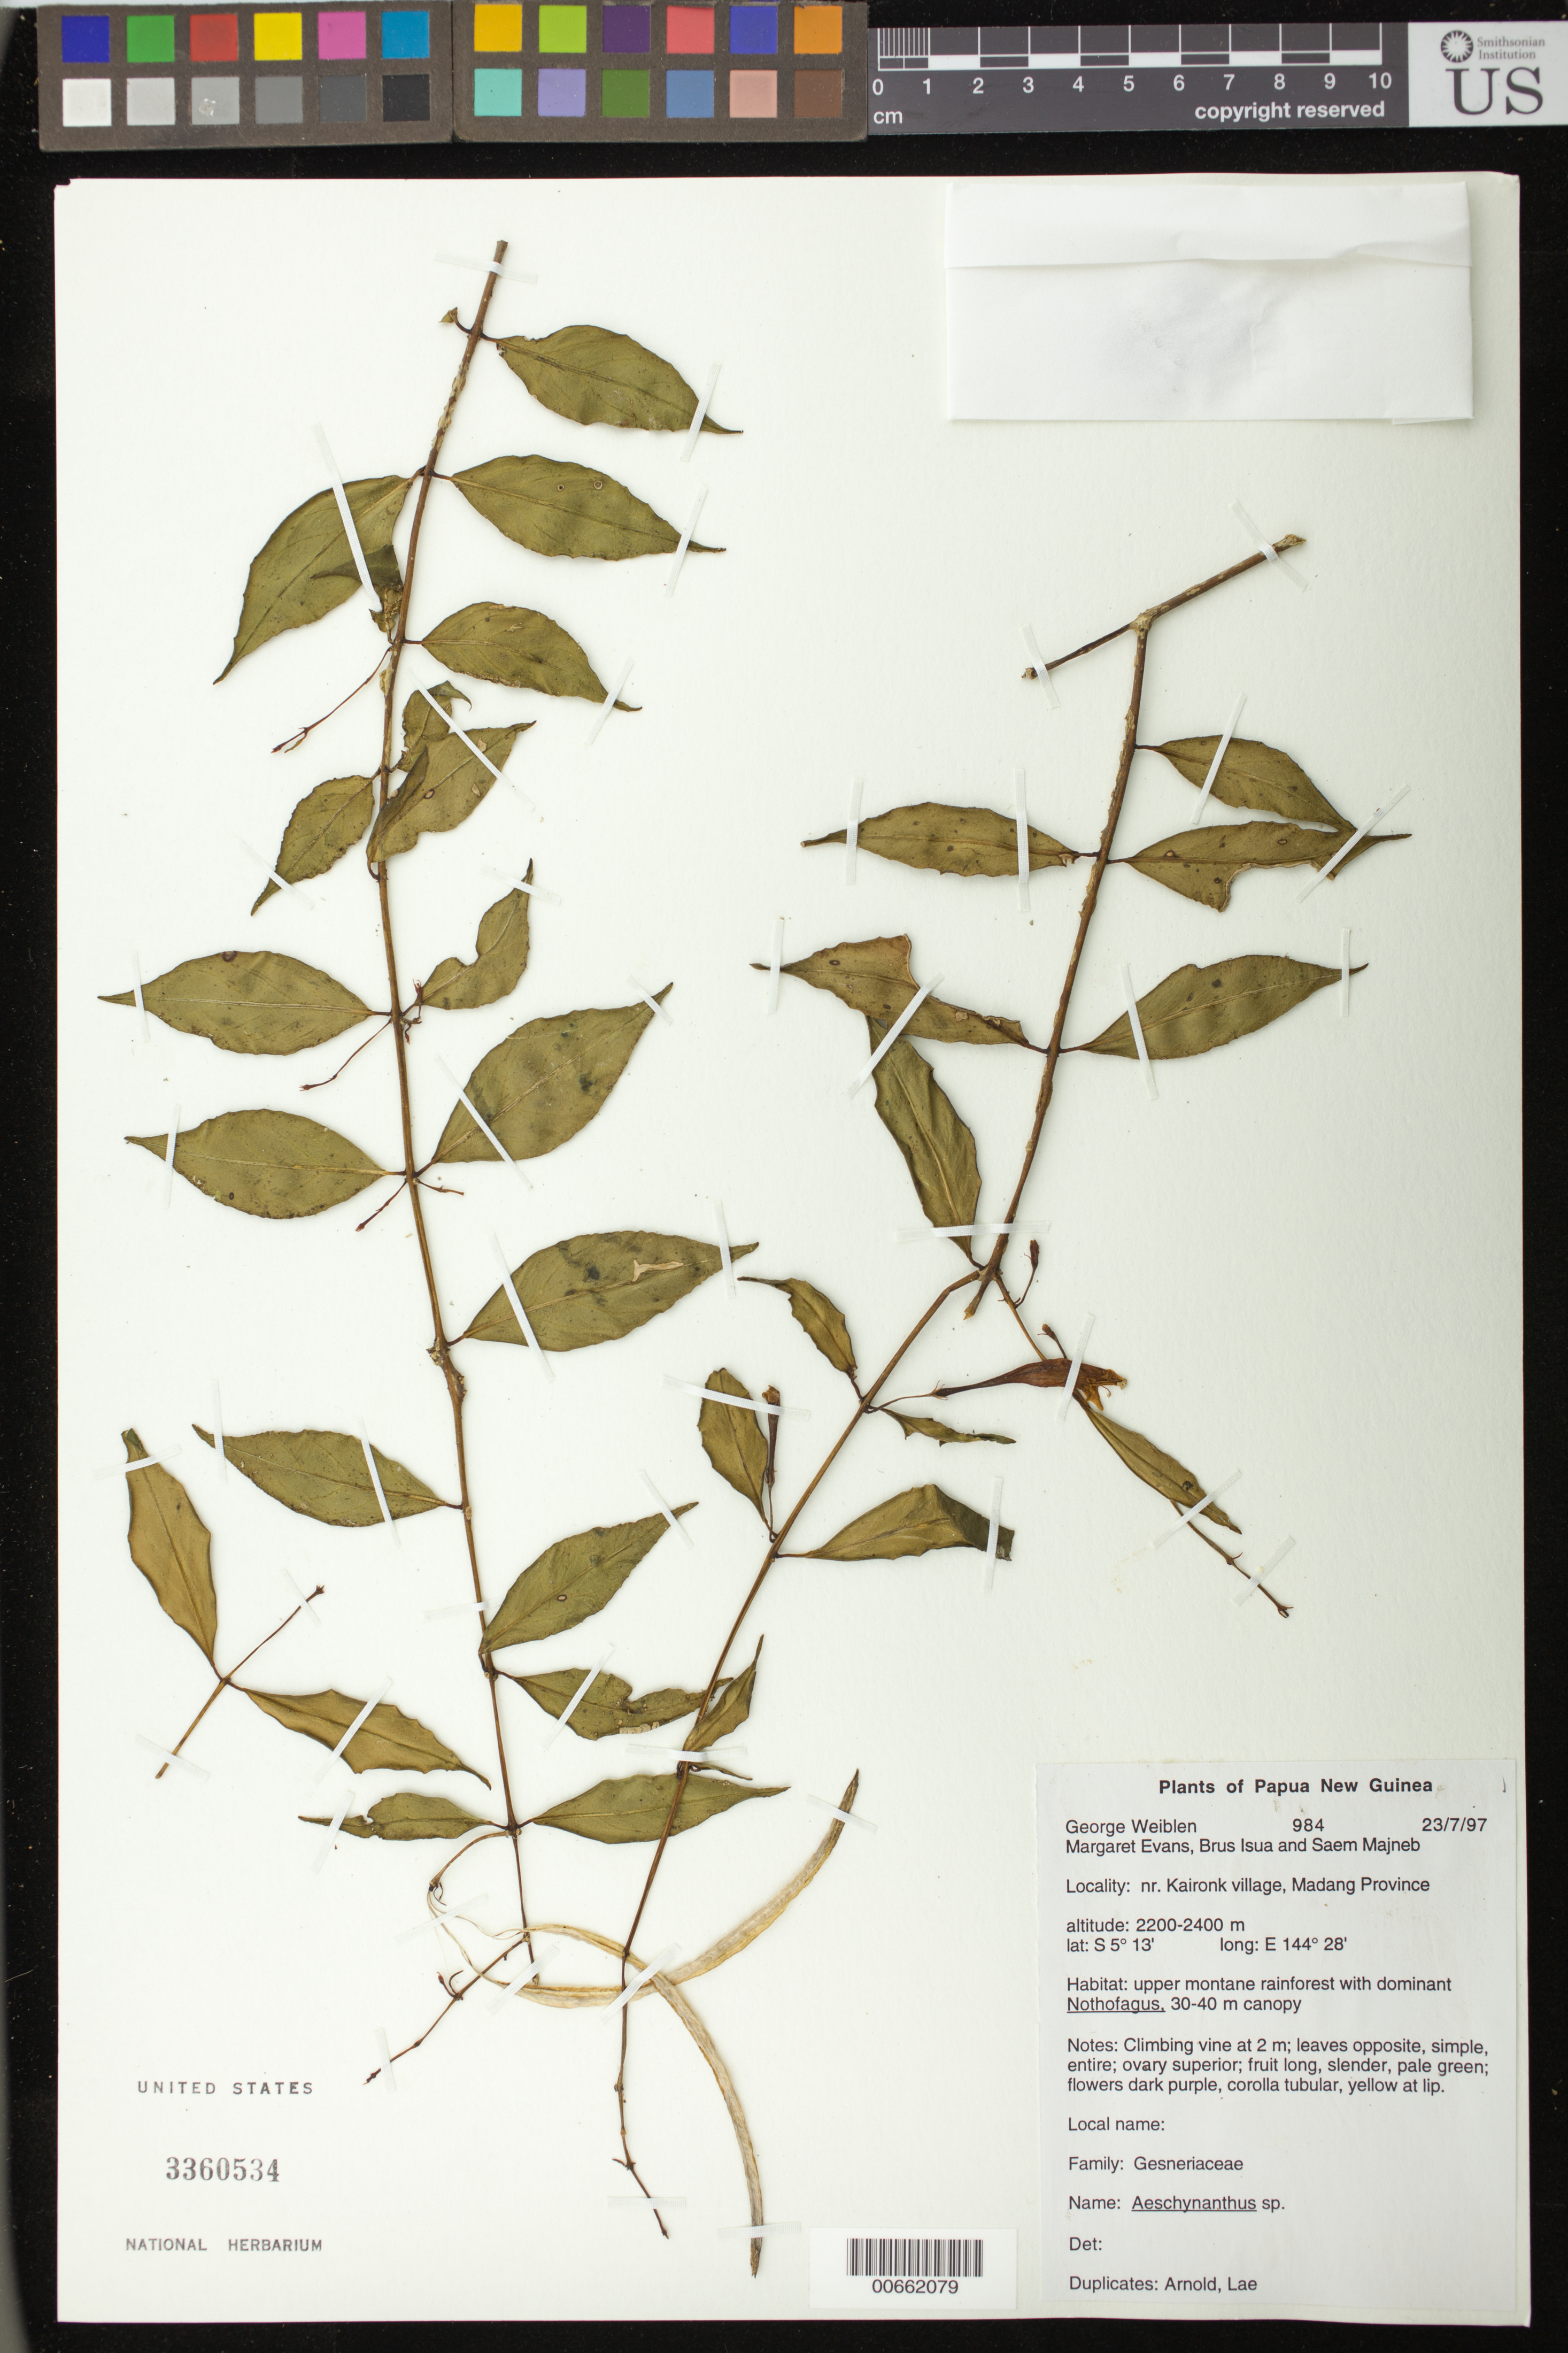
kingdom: Plantae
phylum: Tracheophyta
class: Magnoliopsida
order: Lamiales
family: Gesneriaceae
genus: Aeschynanthus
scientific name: Aeschynanthus sp.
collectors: G. D. Weiblen, M. Evans, B. Isua & S. Majneb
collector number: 984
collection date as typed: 23 Jul 1997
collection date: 1997-07-23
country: Papua New Guinea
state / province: Madang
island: New Guinea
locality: Nr. Kaironk village, Madang Province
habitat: Upper montane rainforest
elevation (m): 2200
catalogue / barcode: US 3360534